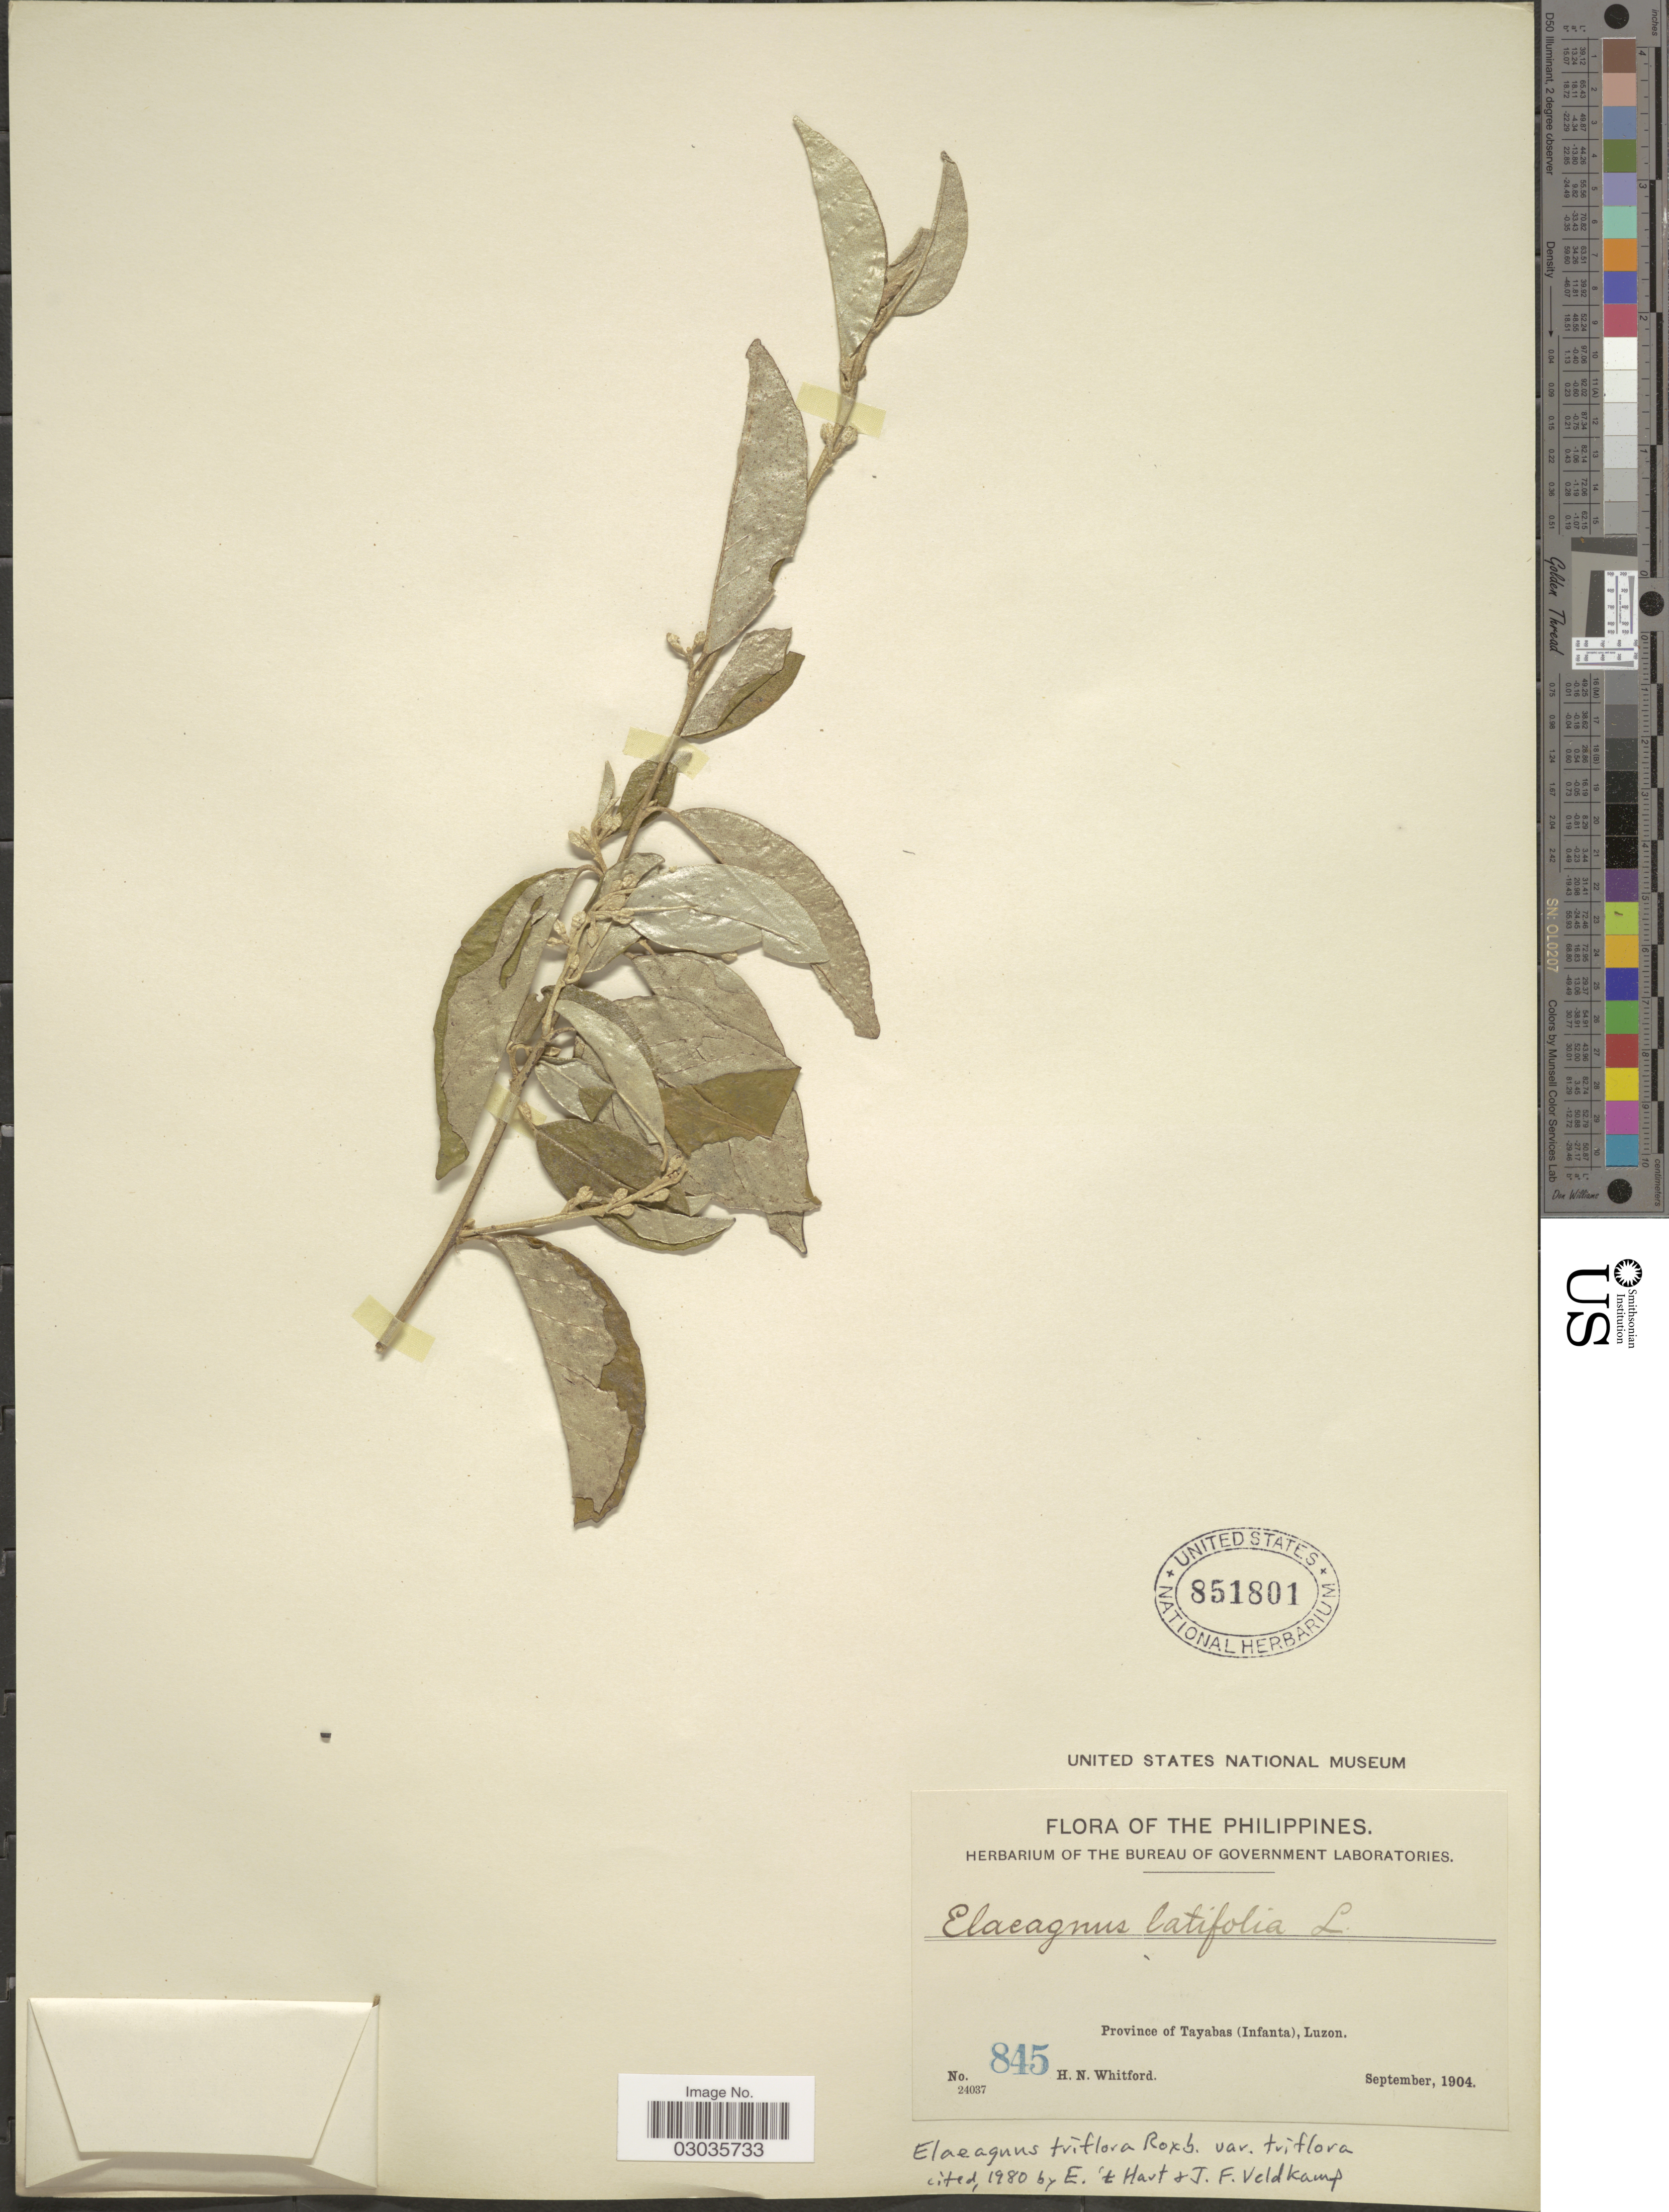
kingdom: Plantae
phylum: Tracheophyta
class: Magnoliopsida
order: Rosales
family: Elaeagnaceae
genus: Elaeagnus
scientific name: Elaeagnus triflora var. triflora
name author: Roxb.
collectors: H. N. Whitford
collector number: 845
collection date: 1904-09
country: Philippines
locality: Province of Tayabas (Infanta), Luzon.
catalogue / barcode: US 851801